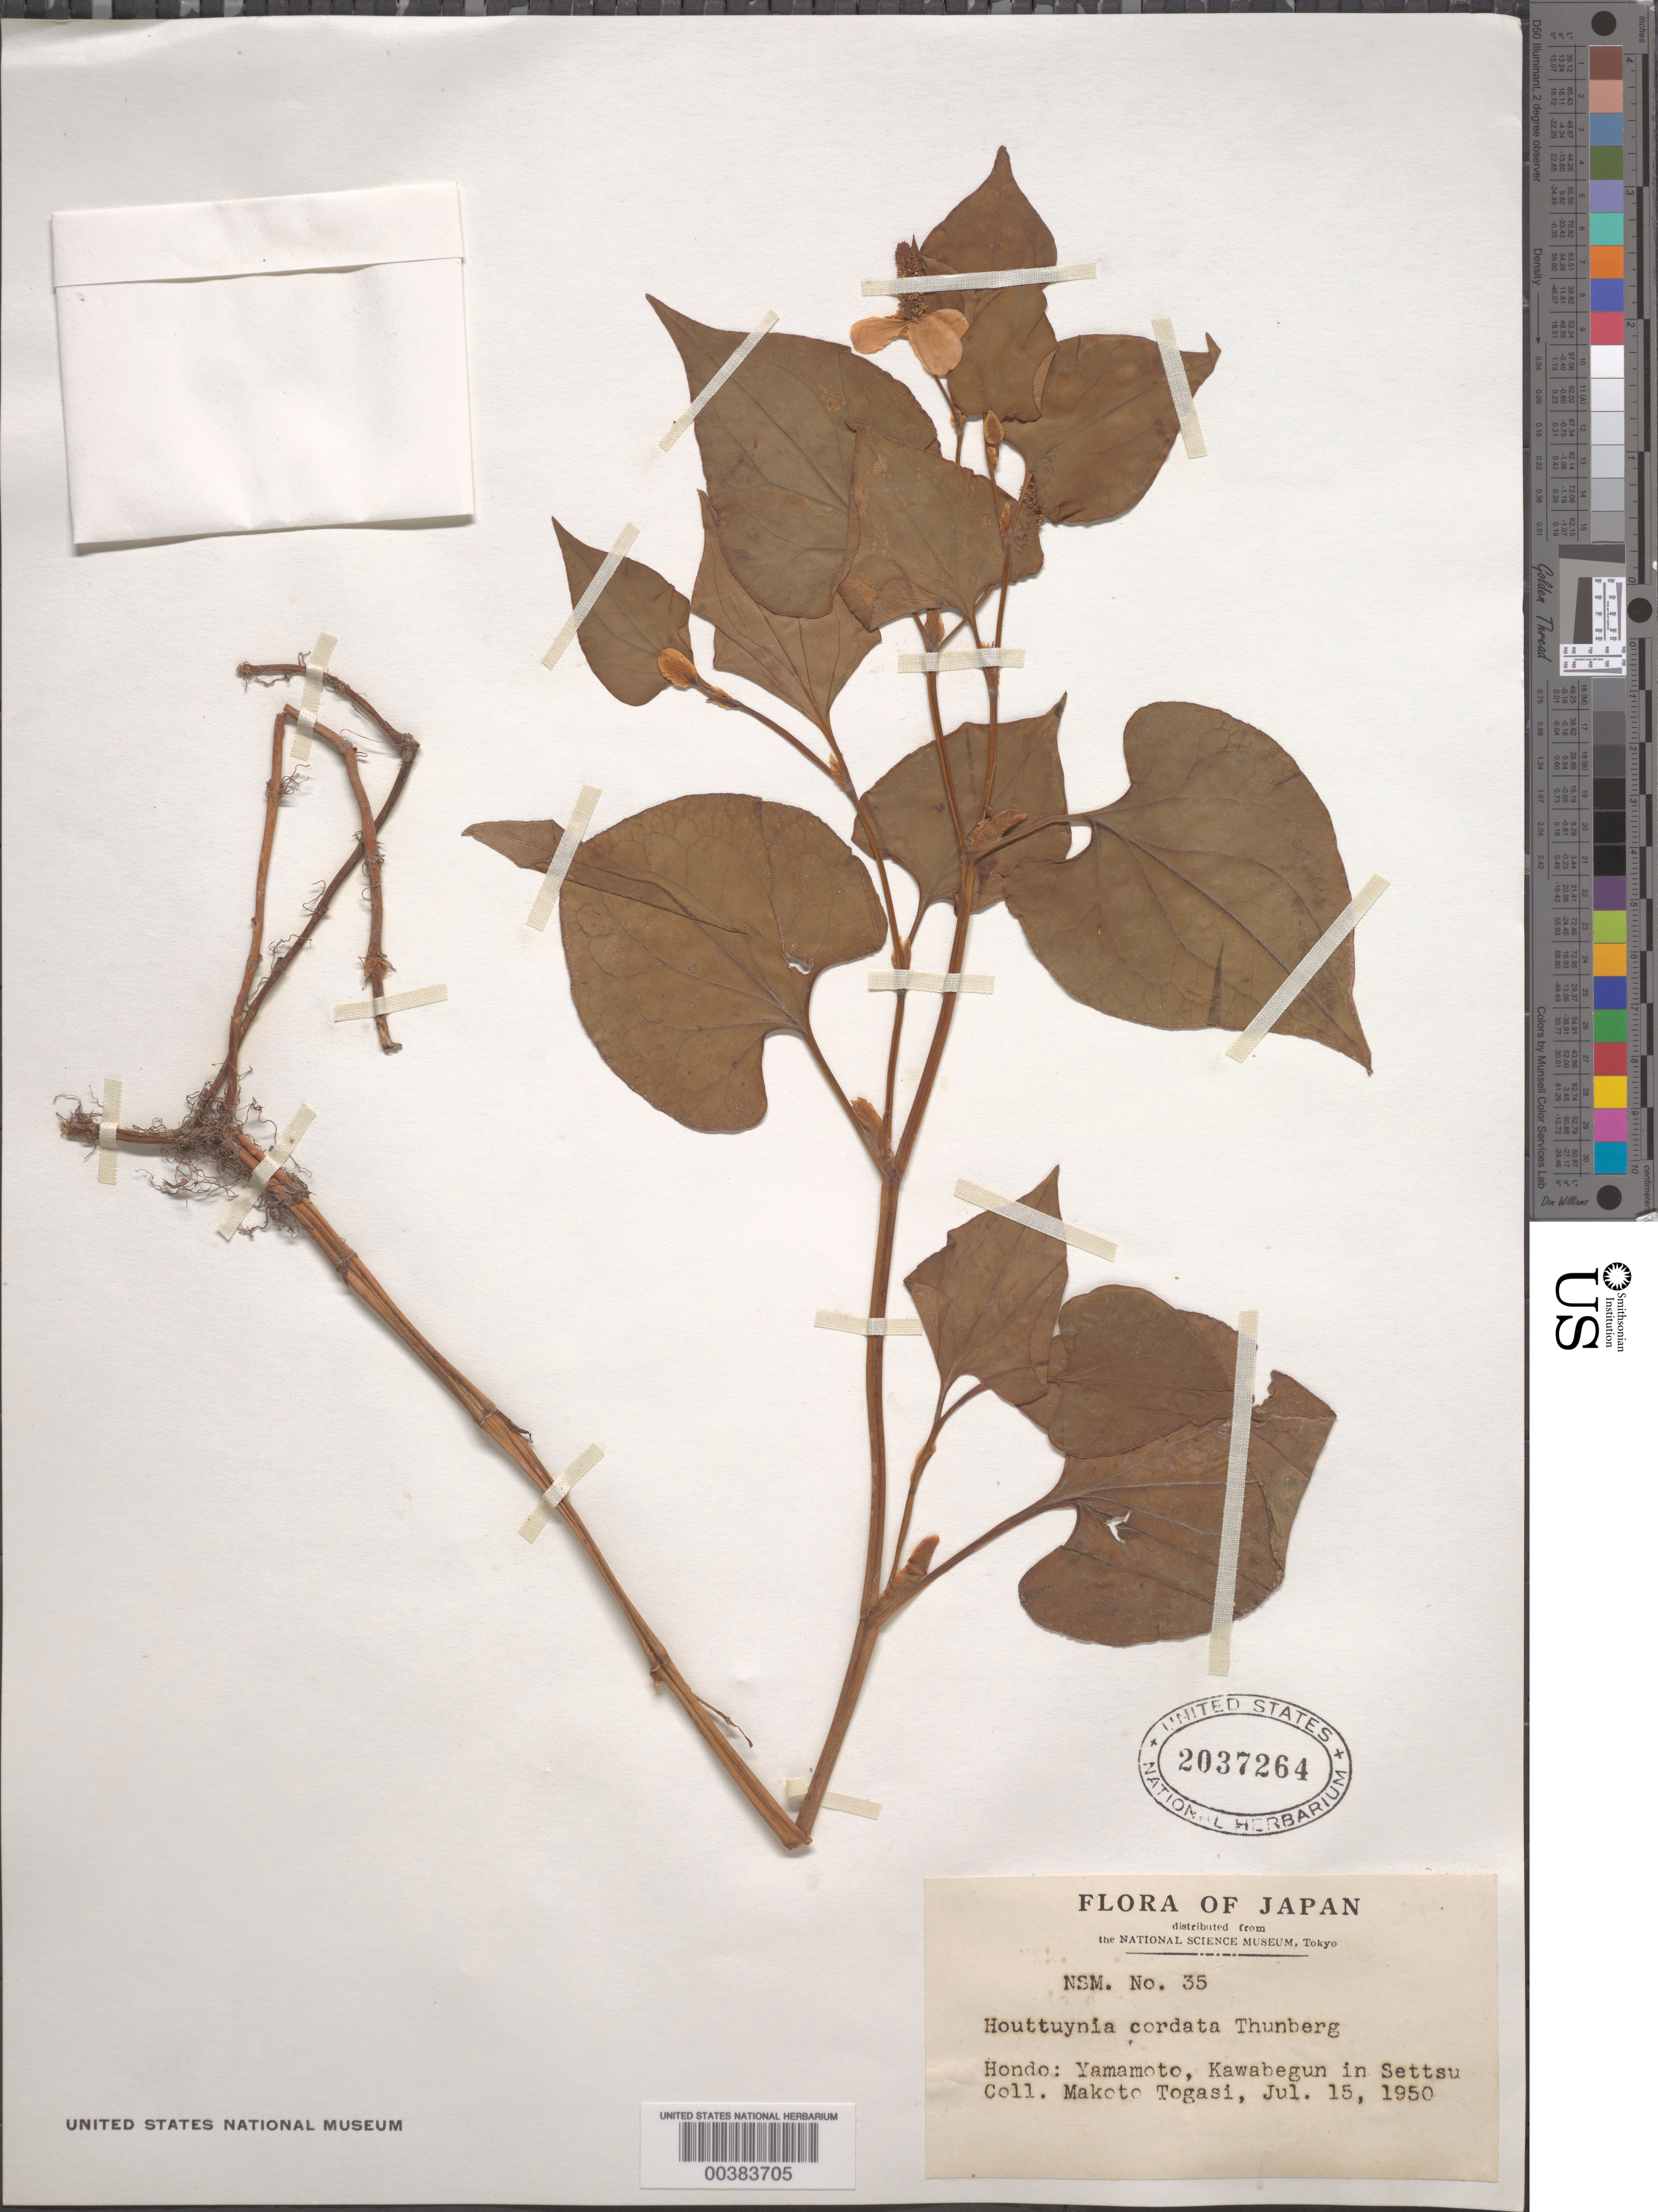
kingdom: Plantae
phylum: Tracheophyta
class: Magnoliopsida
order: Piperales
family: Saururaceae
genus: Houttuynia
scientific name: Houttuynia cordata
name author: Thunb.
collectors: M. Togasi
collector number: Nsm #35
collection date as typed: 15 Jul 1950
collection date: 1950-07-15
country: Japan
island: Honshu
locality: Yamamoto, kawabegun in settu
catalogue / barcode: US 2037264